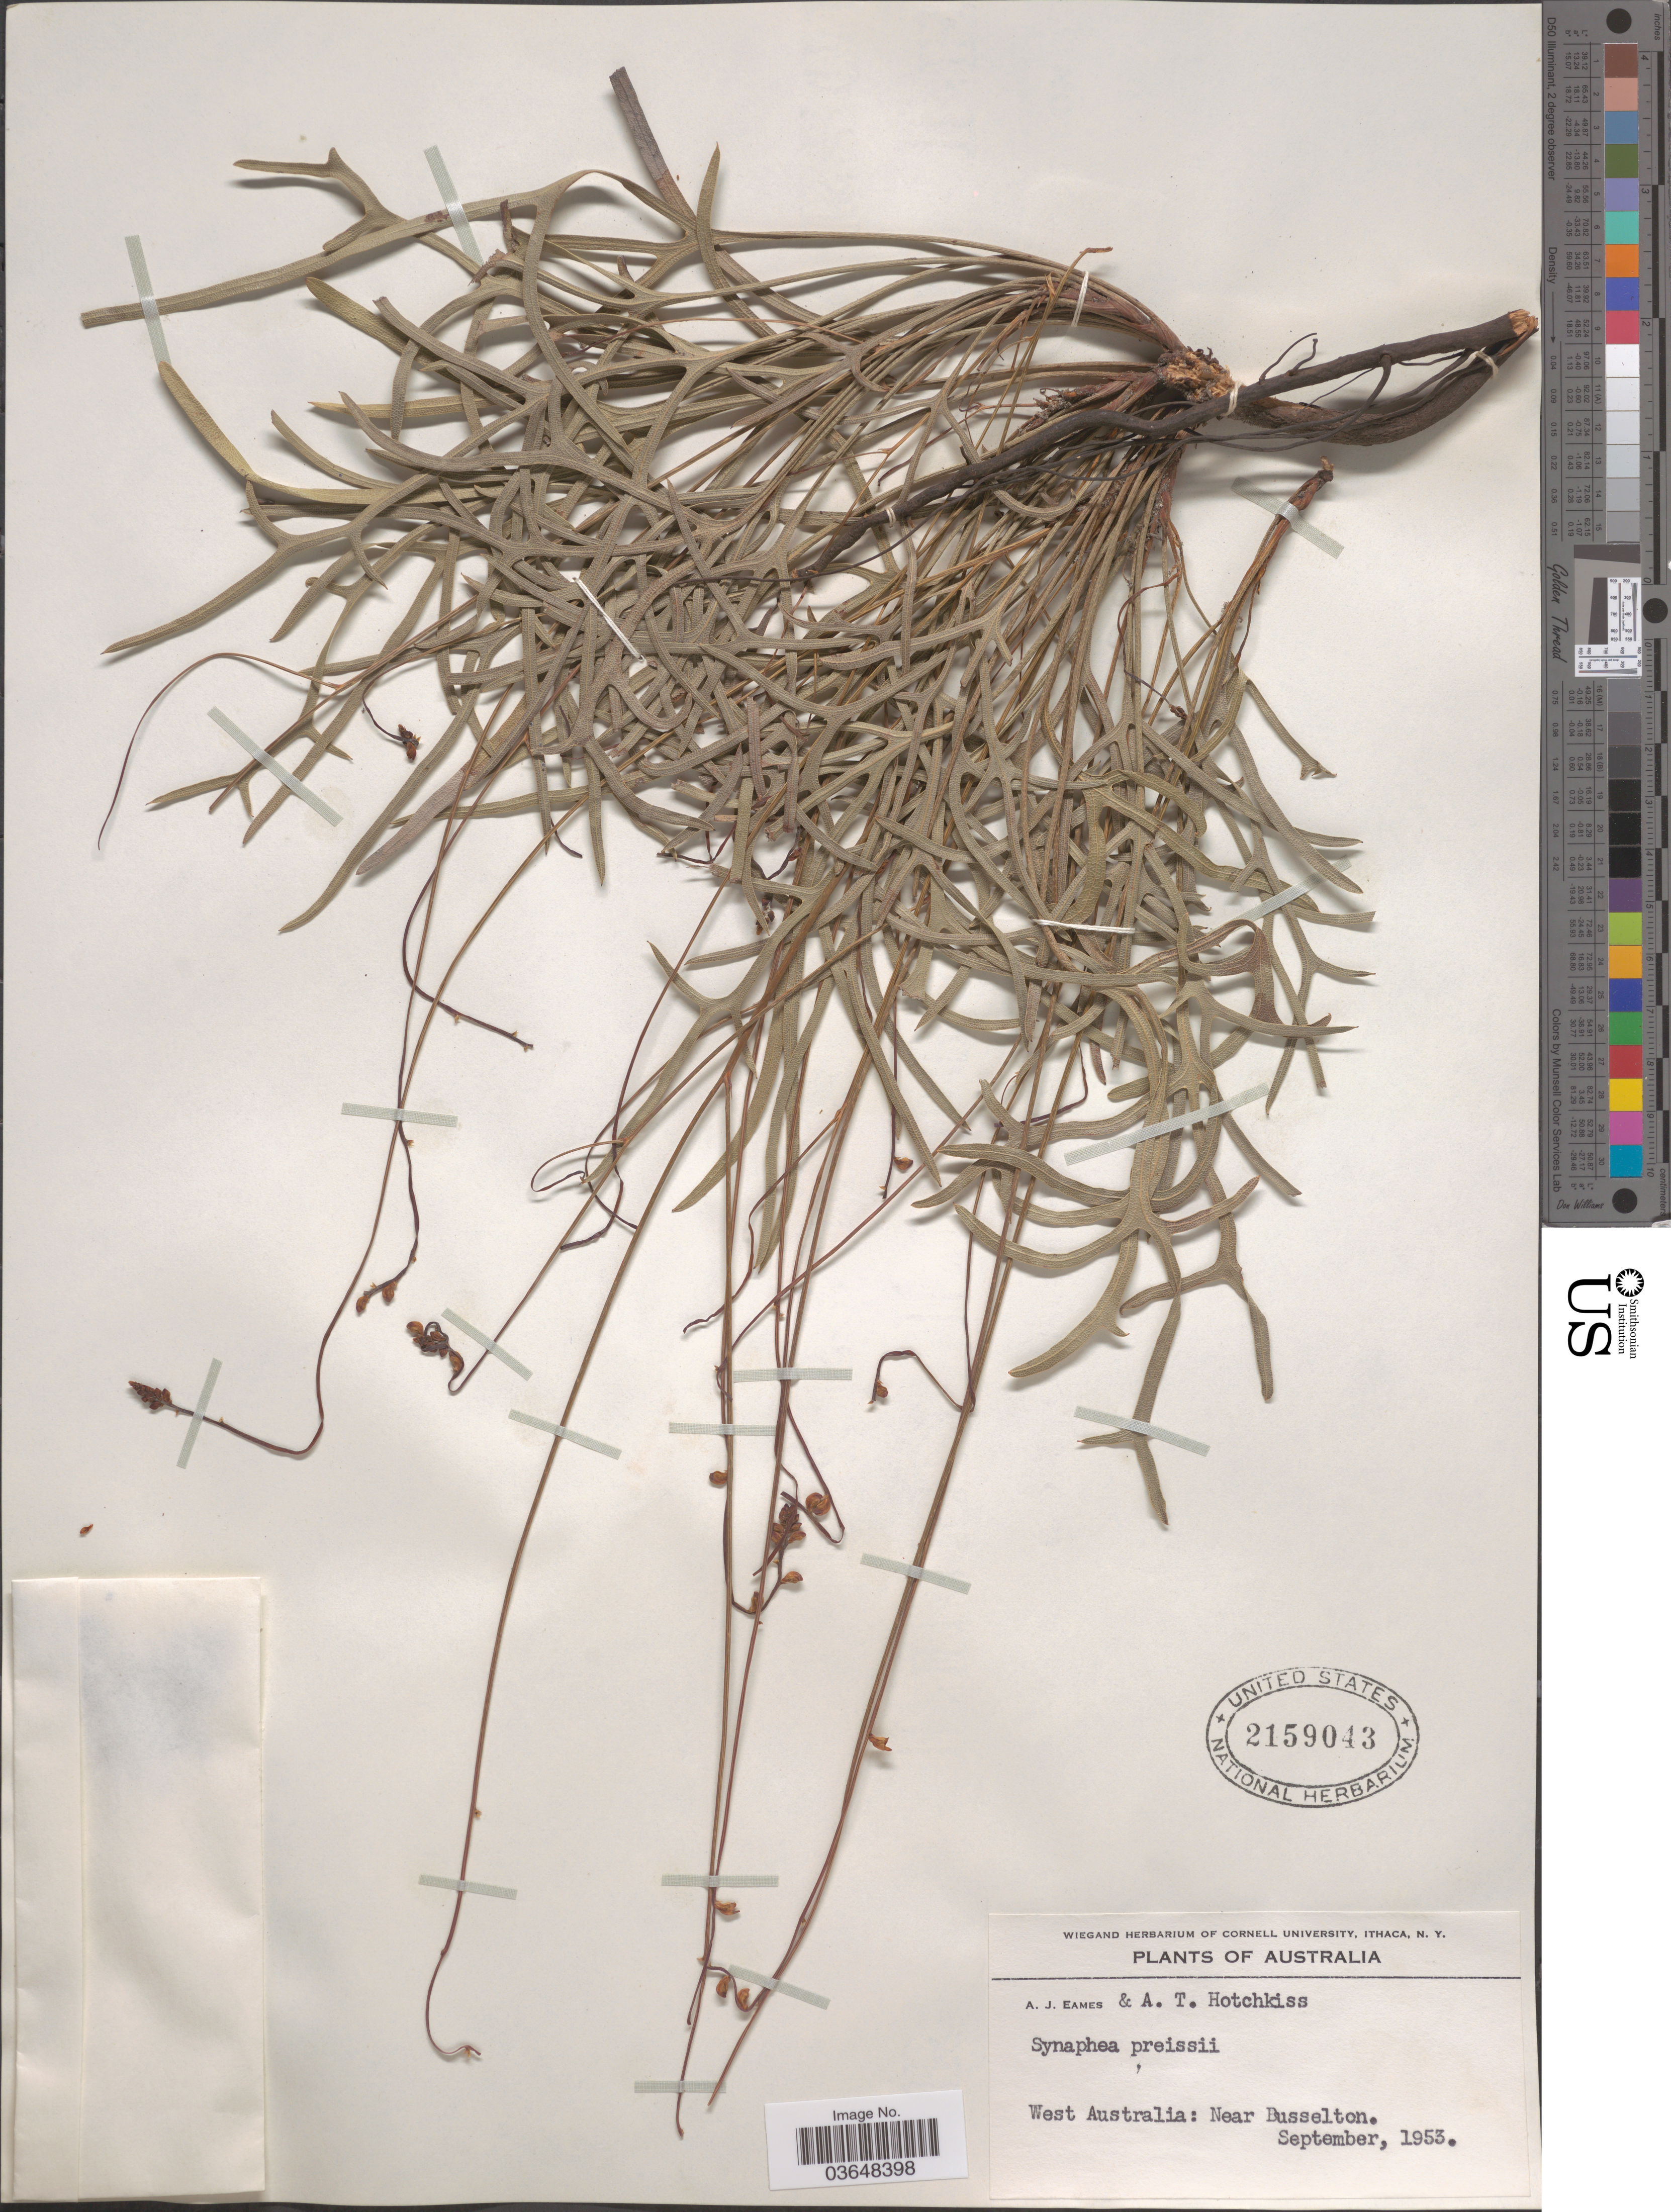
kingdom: Plantae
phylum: Tracheophyta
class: Magnoliopsida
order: Proteales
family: Proteaceae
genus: Synaphea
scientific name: Synaphea preissii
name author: Meisn.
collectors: A. J. Eames & A. Hotchkiss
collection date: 1953-09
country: Australia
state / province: Western Australia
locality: West Australia: Near Busselton.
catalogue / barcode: US 2159043